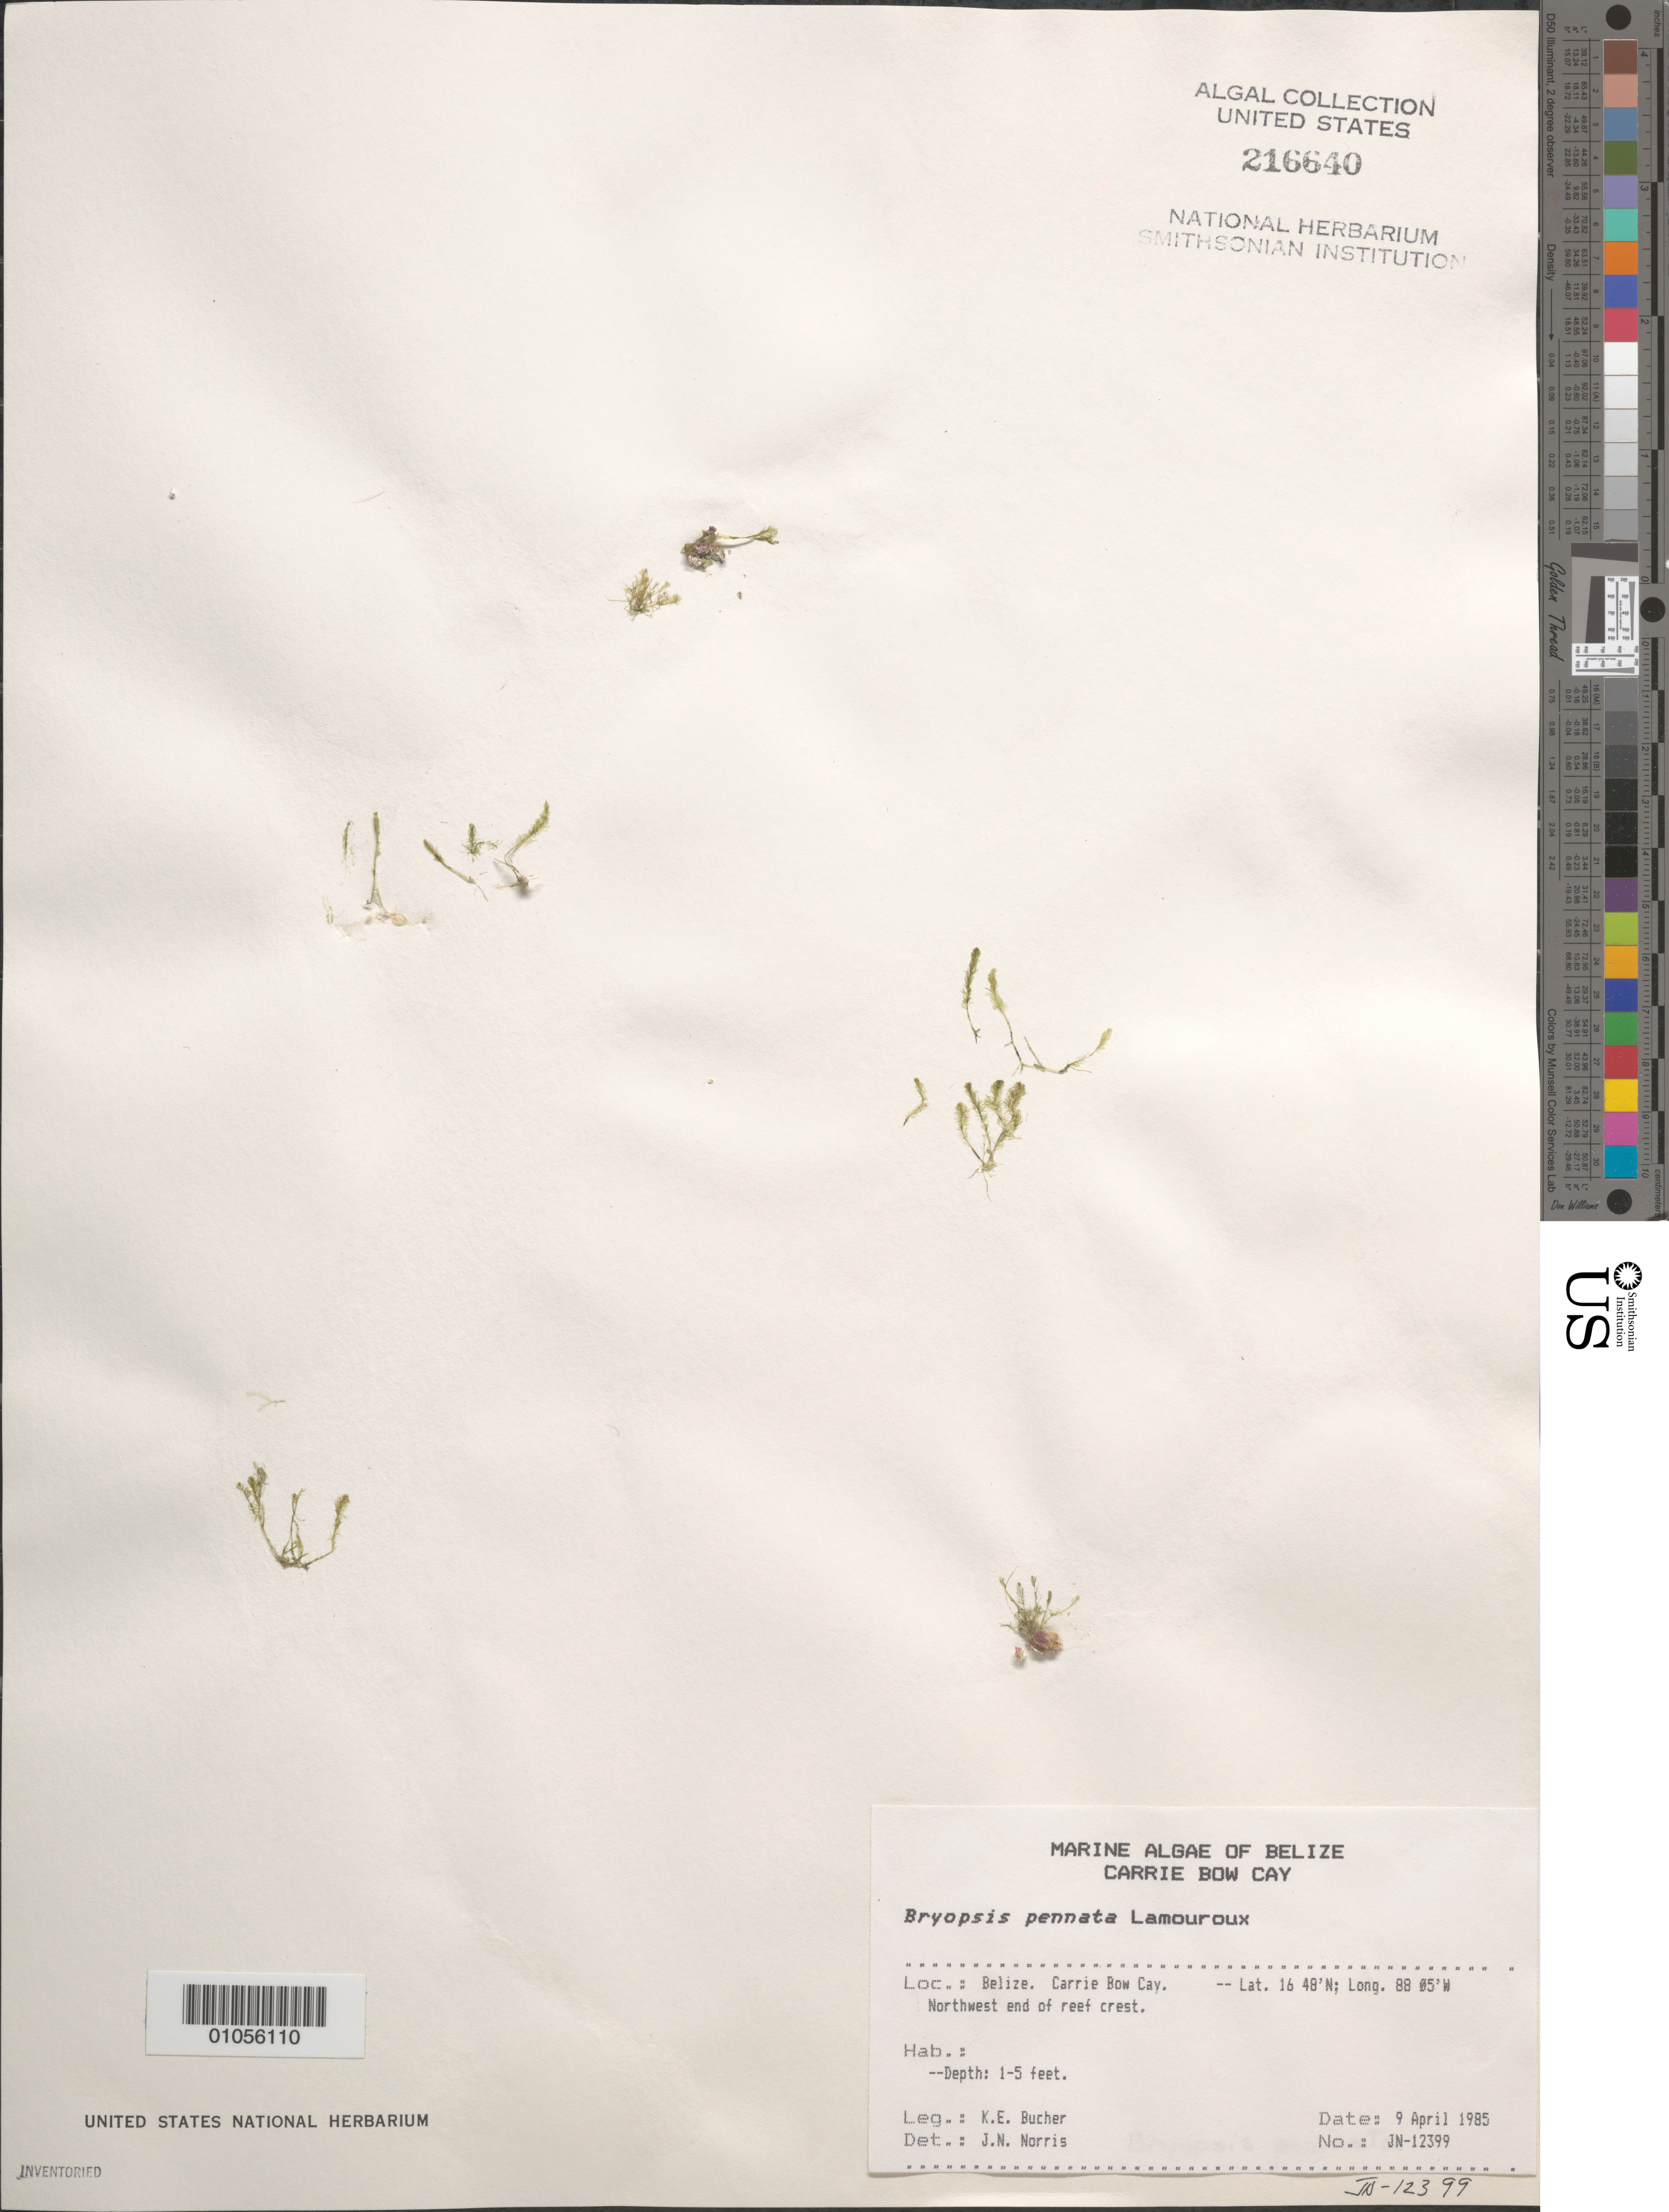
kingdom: Plantae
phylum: Chlorophyta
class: Ulvophyceae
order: Bryopsidales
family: Bryopsidaceae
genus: Bryopsis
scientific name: Bryopsis pennata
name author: J.V.Lamouroux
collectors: K. E. Bucher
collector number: JN-12399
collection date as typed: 09 Apr 1985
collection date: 1985-04-09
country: Belize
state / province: Stann Creek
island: Carrie Bow Cay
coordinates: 16 48' N, 88 05' W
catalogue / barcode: US 216640